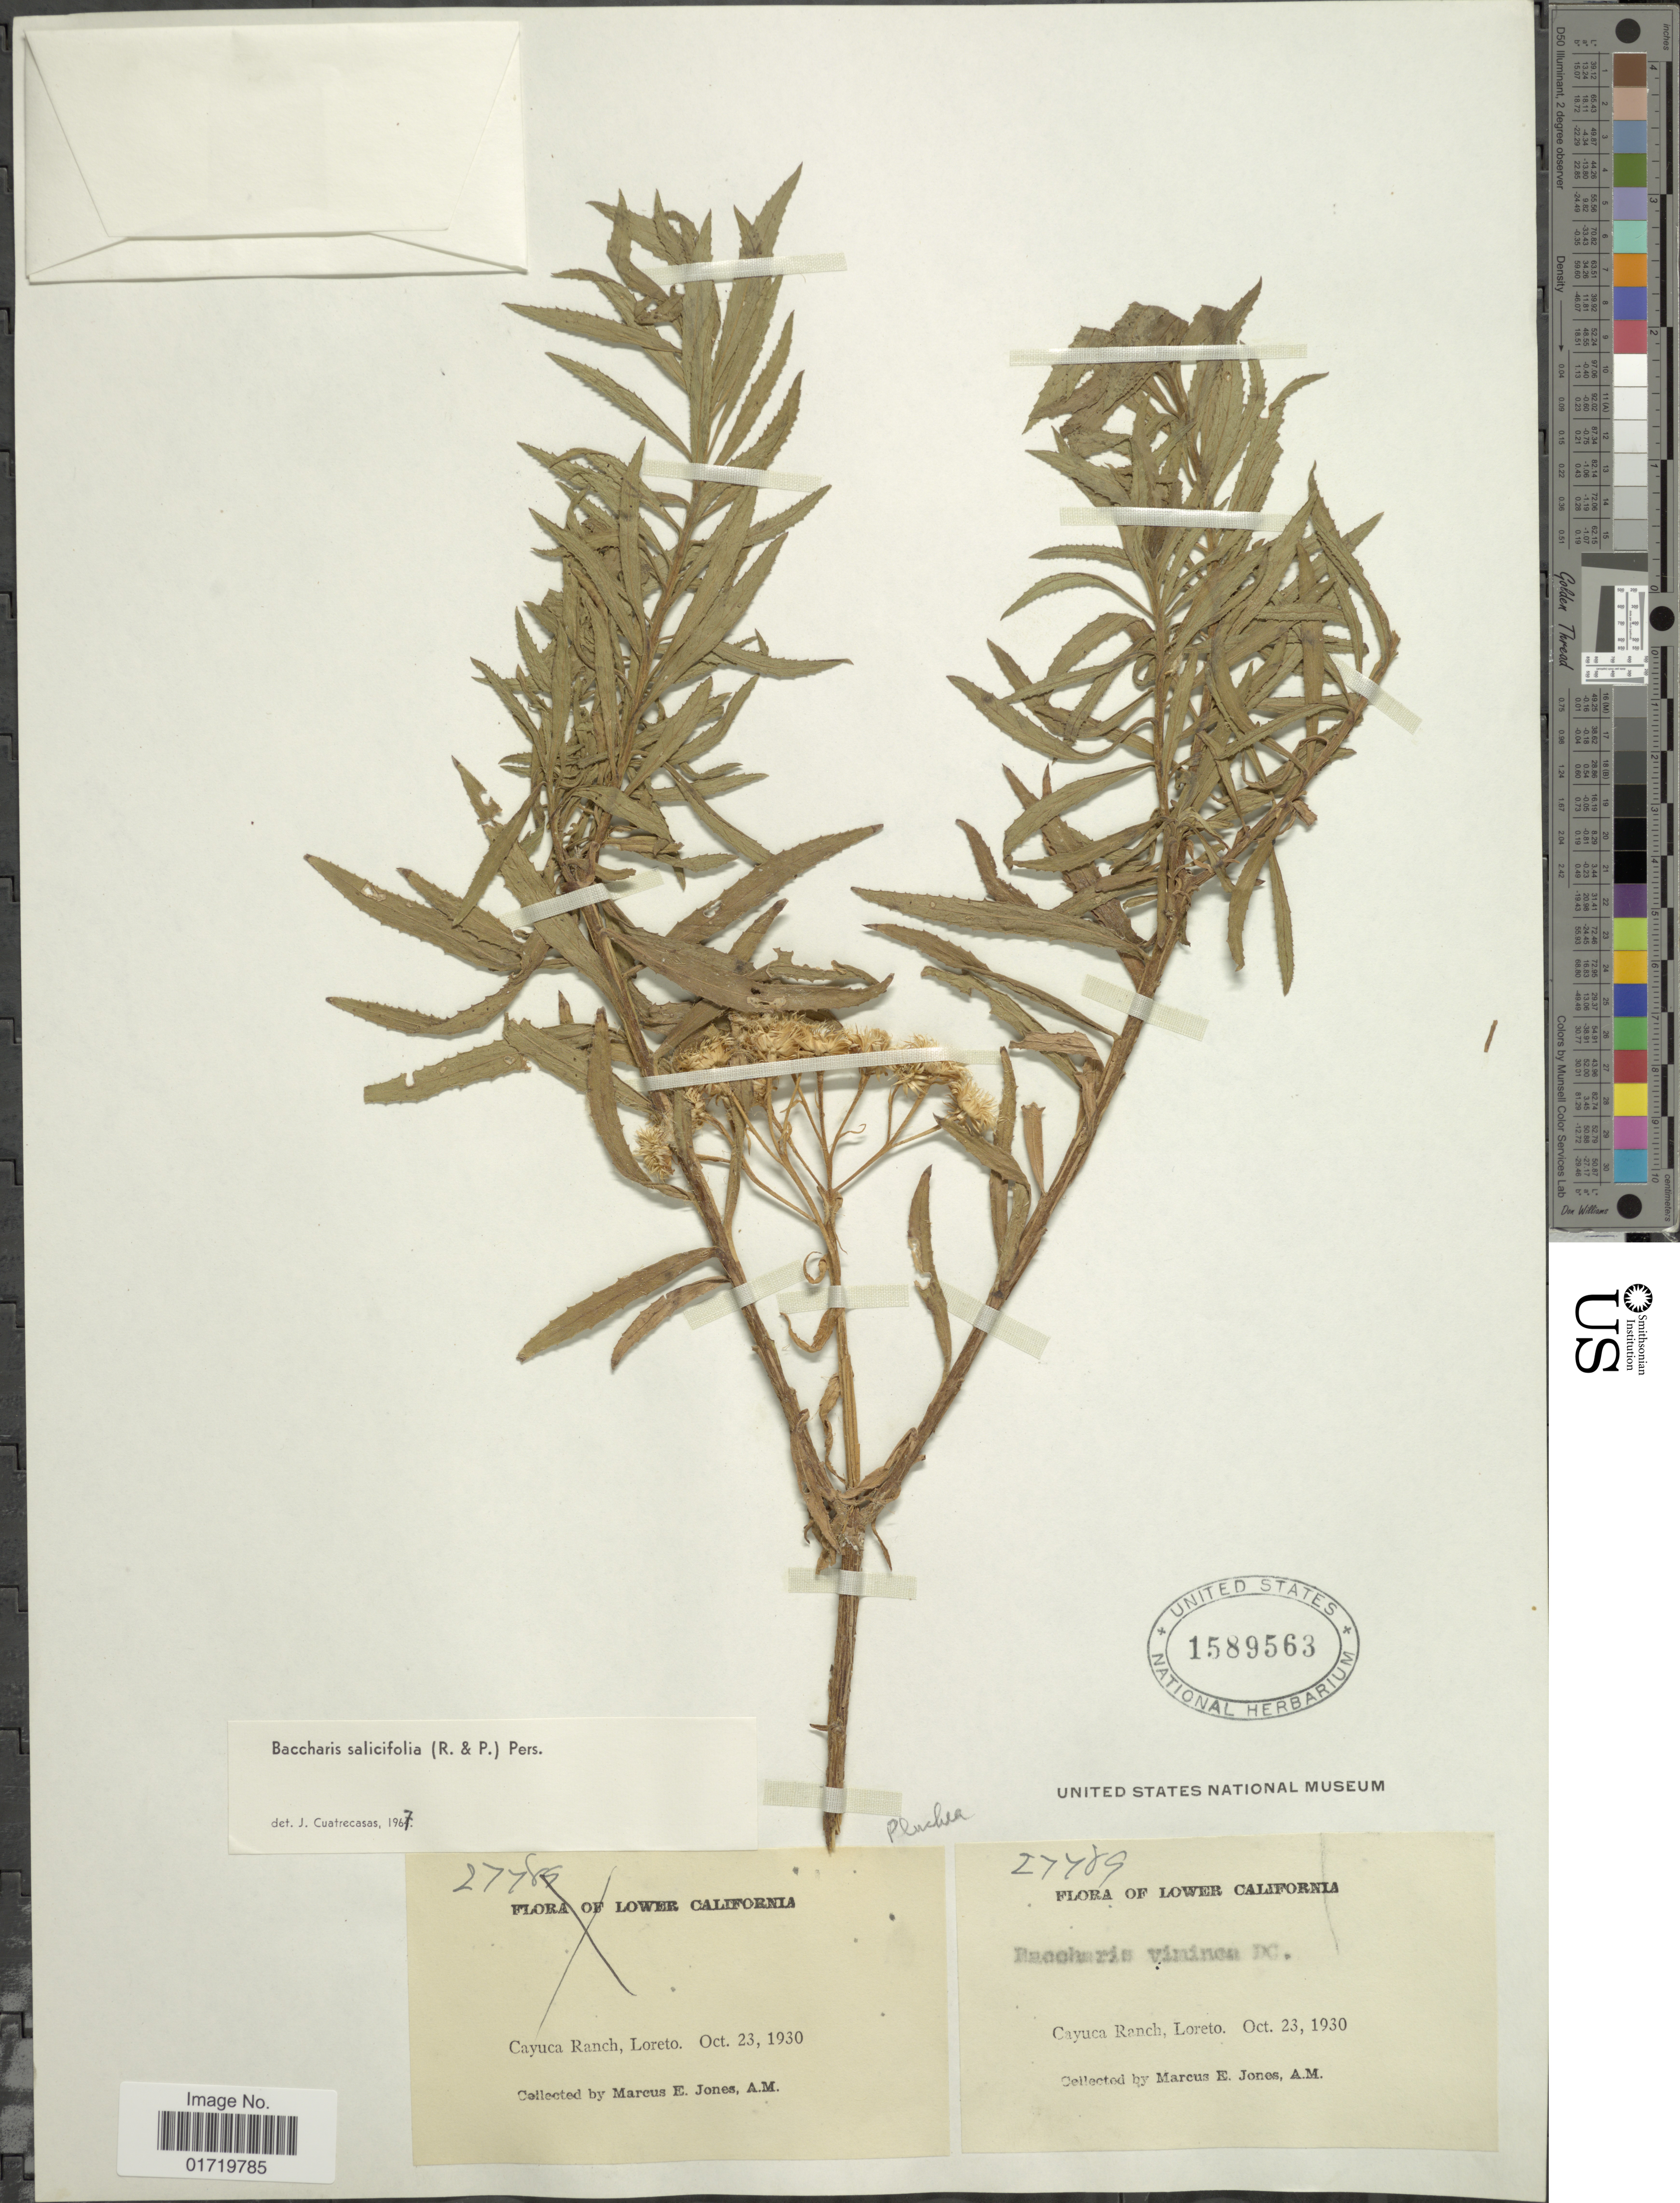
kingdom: Plantae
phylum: Tracheophyta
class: Magnoliopsida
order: Asterales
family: Asteraceae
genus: Baccharis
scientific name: Baccharis salicifolia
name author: (Ruiz & Pav.) Pers.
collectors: M. E. Jones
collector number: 27789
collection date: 1930-10-23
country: Mexico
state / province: Baja California Sur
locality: Lower California, Cayuca Ranch, Loreto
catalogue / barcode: US 1589563